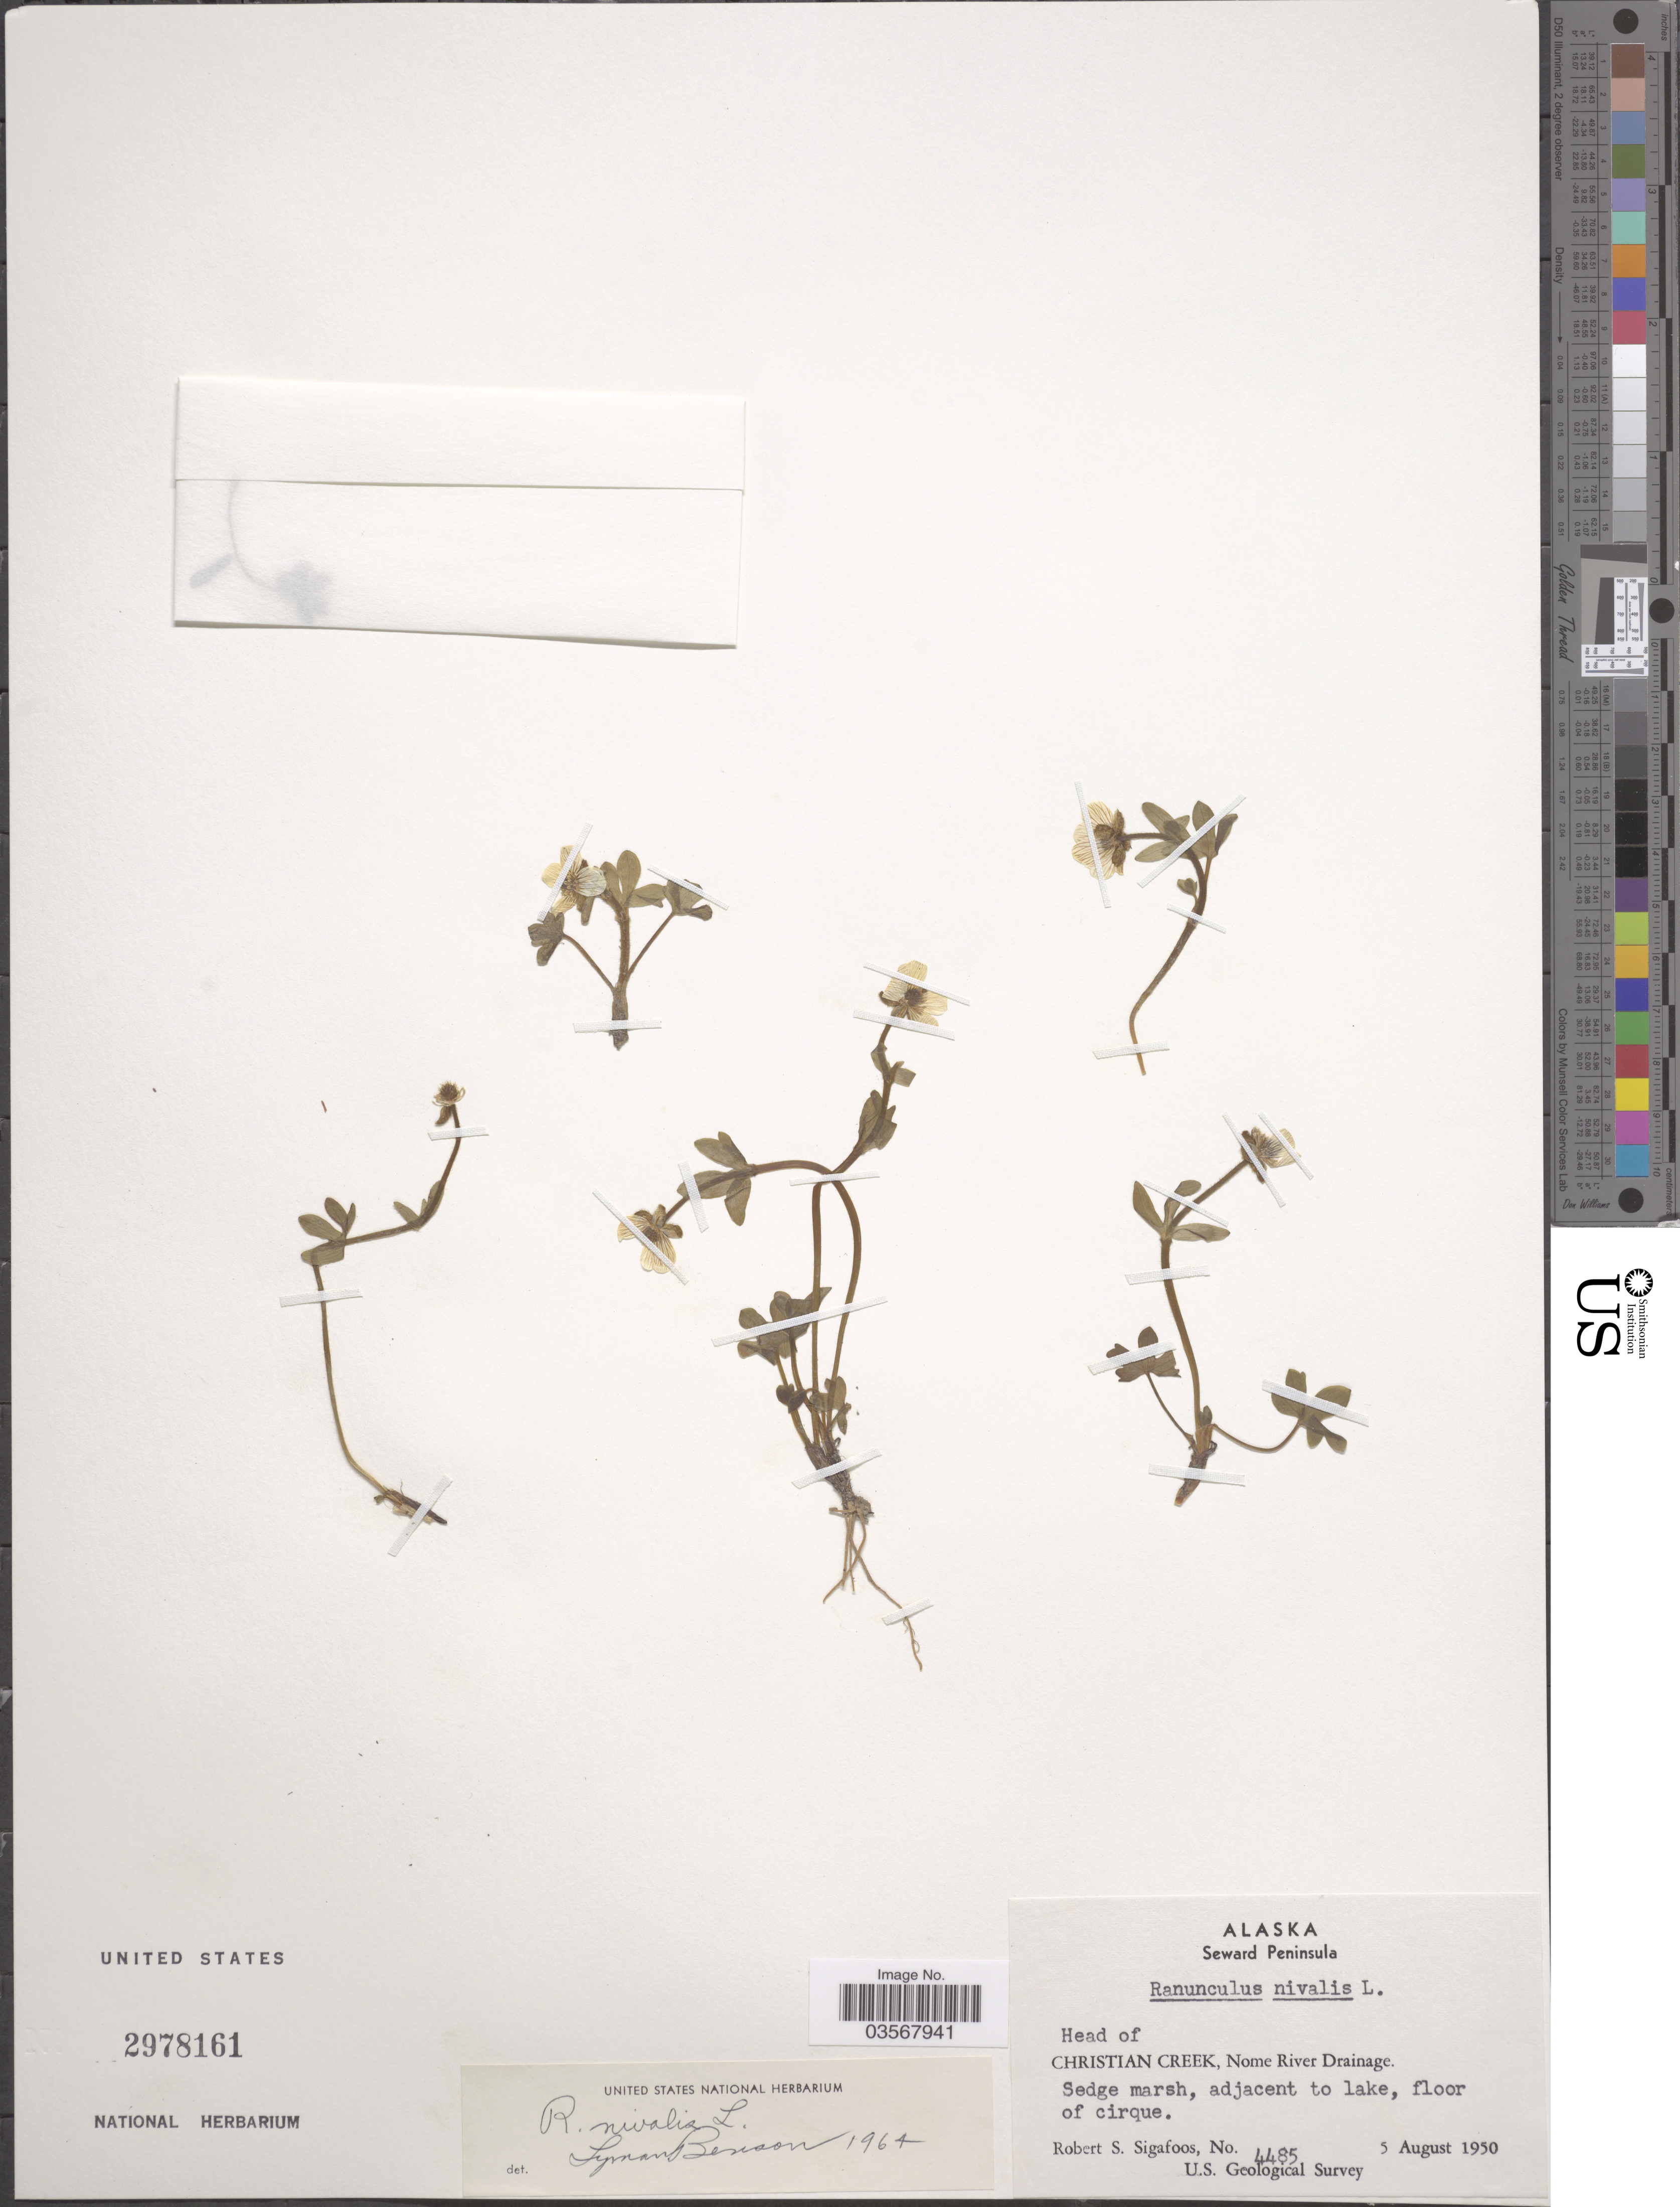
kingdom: Plantae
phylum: Tracheophyta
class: Magnoliopsida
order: Ranunculales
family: Ranunculaceae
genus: Ranunculus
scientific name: Ranunculus nivalis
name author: L.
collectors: R. Sigafoos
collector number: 4485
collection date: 1950-08-05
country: United States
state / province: Alaska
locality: Seward Peninsula. Head of Christian Creek, Nome River Drainage.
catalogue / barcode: US 2978161